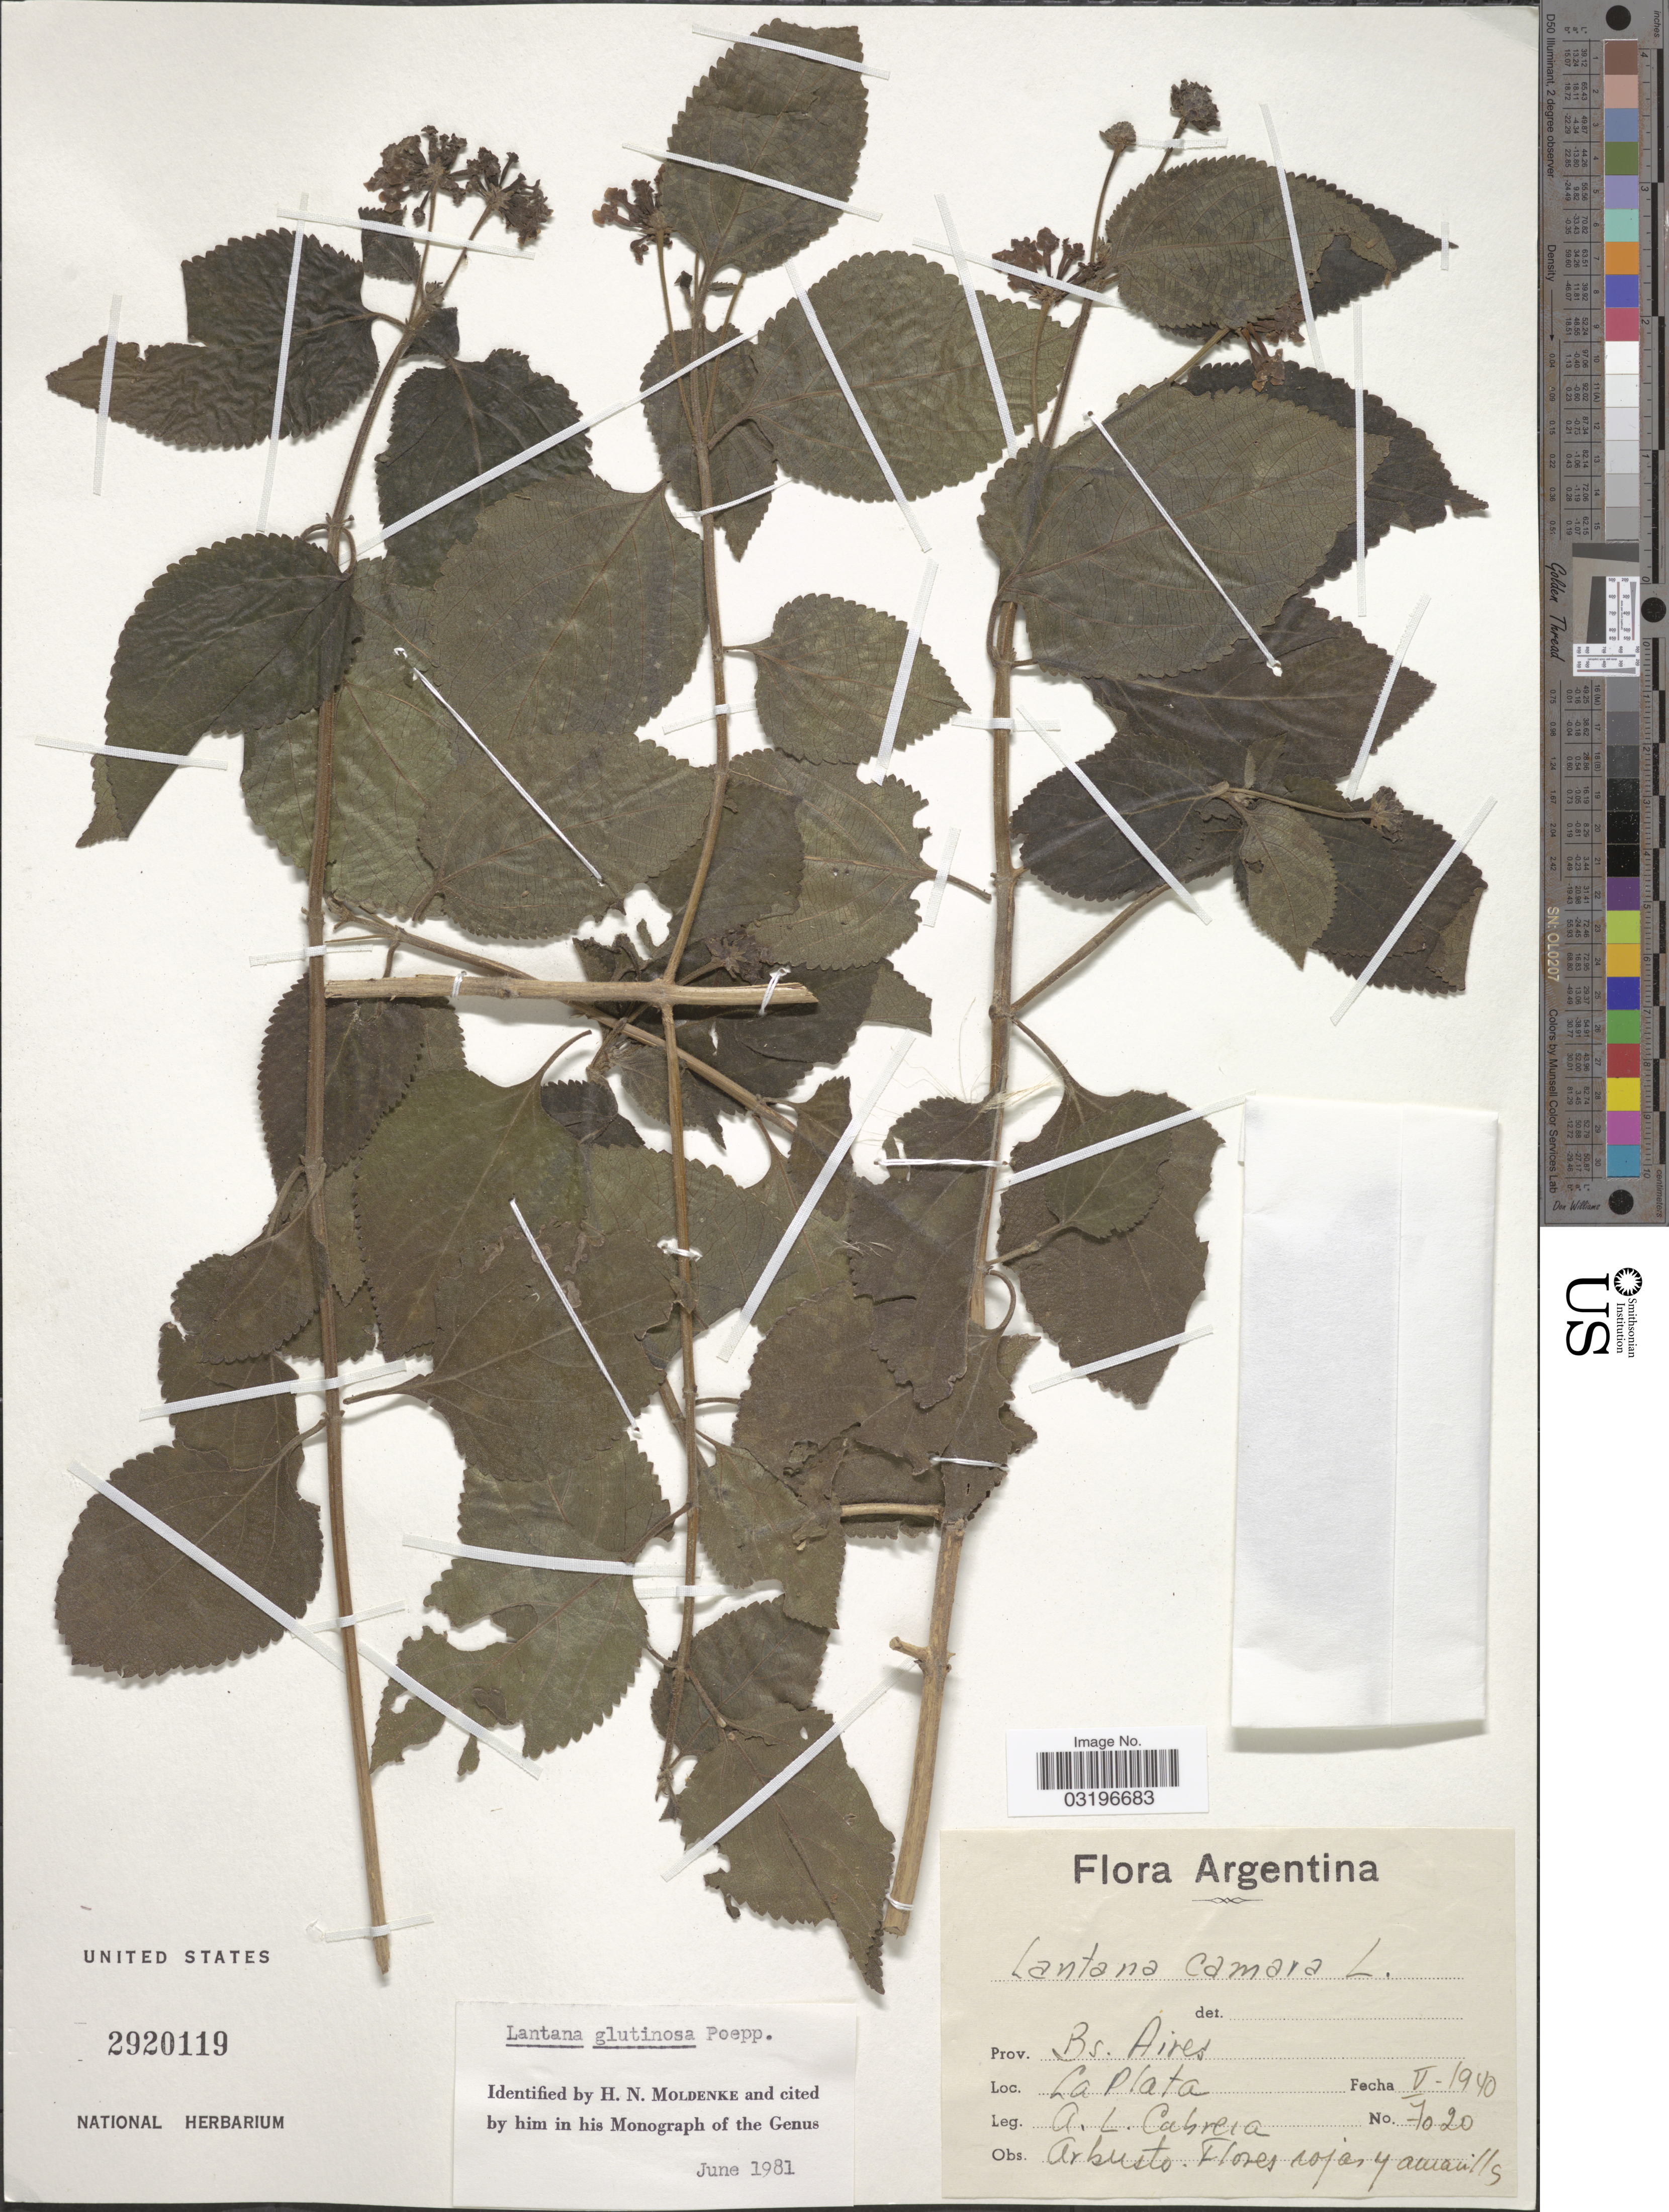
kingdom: Plantae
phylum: Tracheophyta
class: Magnoliopsida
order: Lamiales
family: Verbenaceae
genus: Lantana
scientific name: Lantana glutinosa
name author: Poepp.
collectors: A. L. Cabrera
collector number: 7020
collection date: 1940-05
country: Argentina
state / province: Buenos Aires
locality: La Plata.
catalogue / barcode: US 2920119